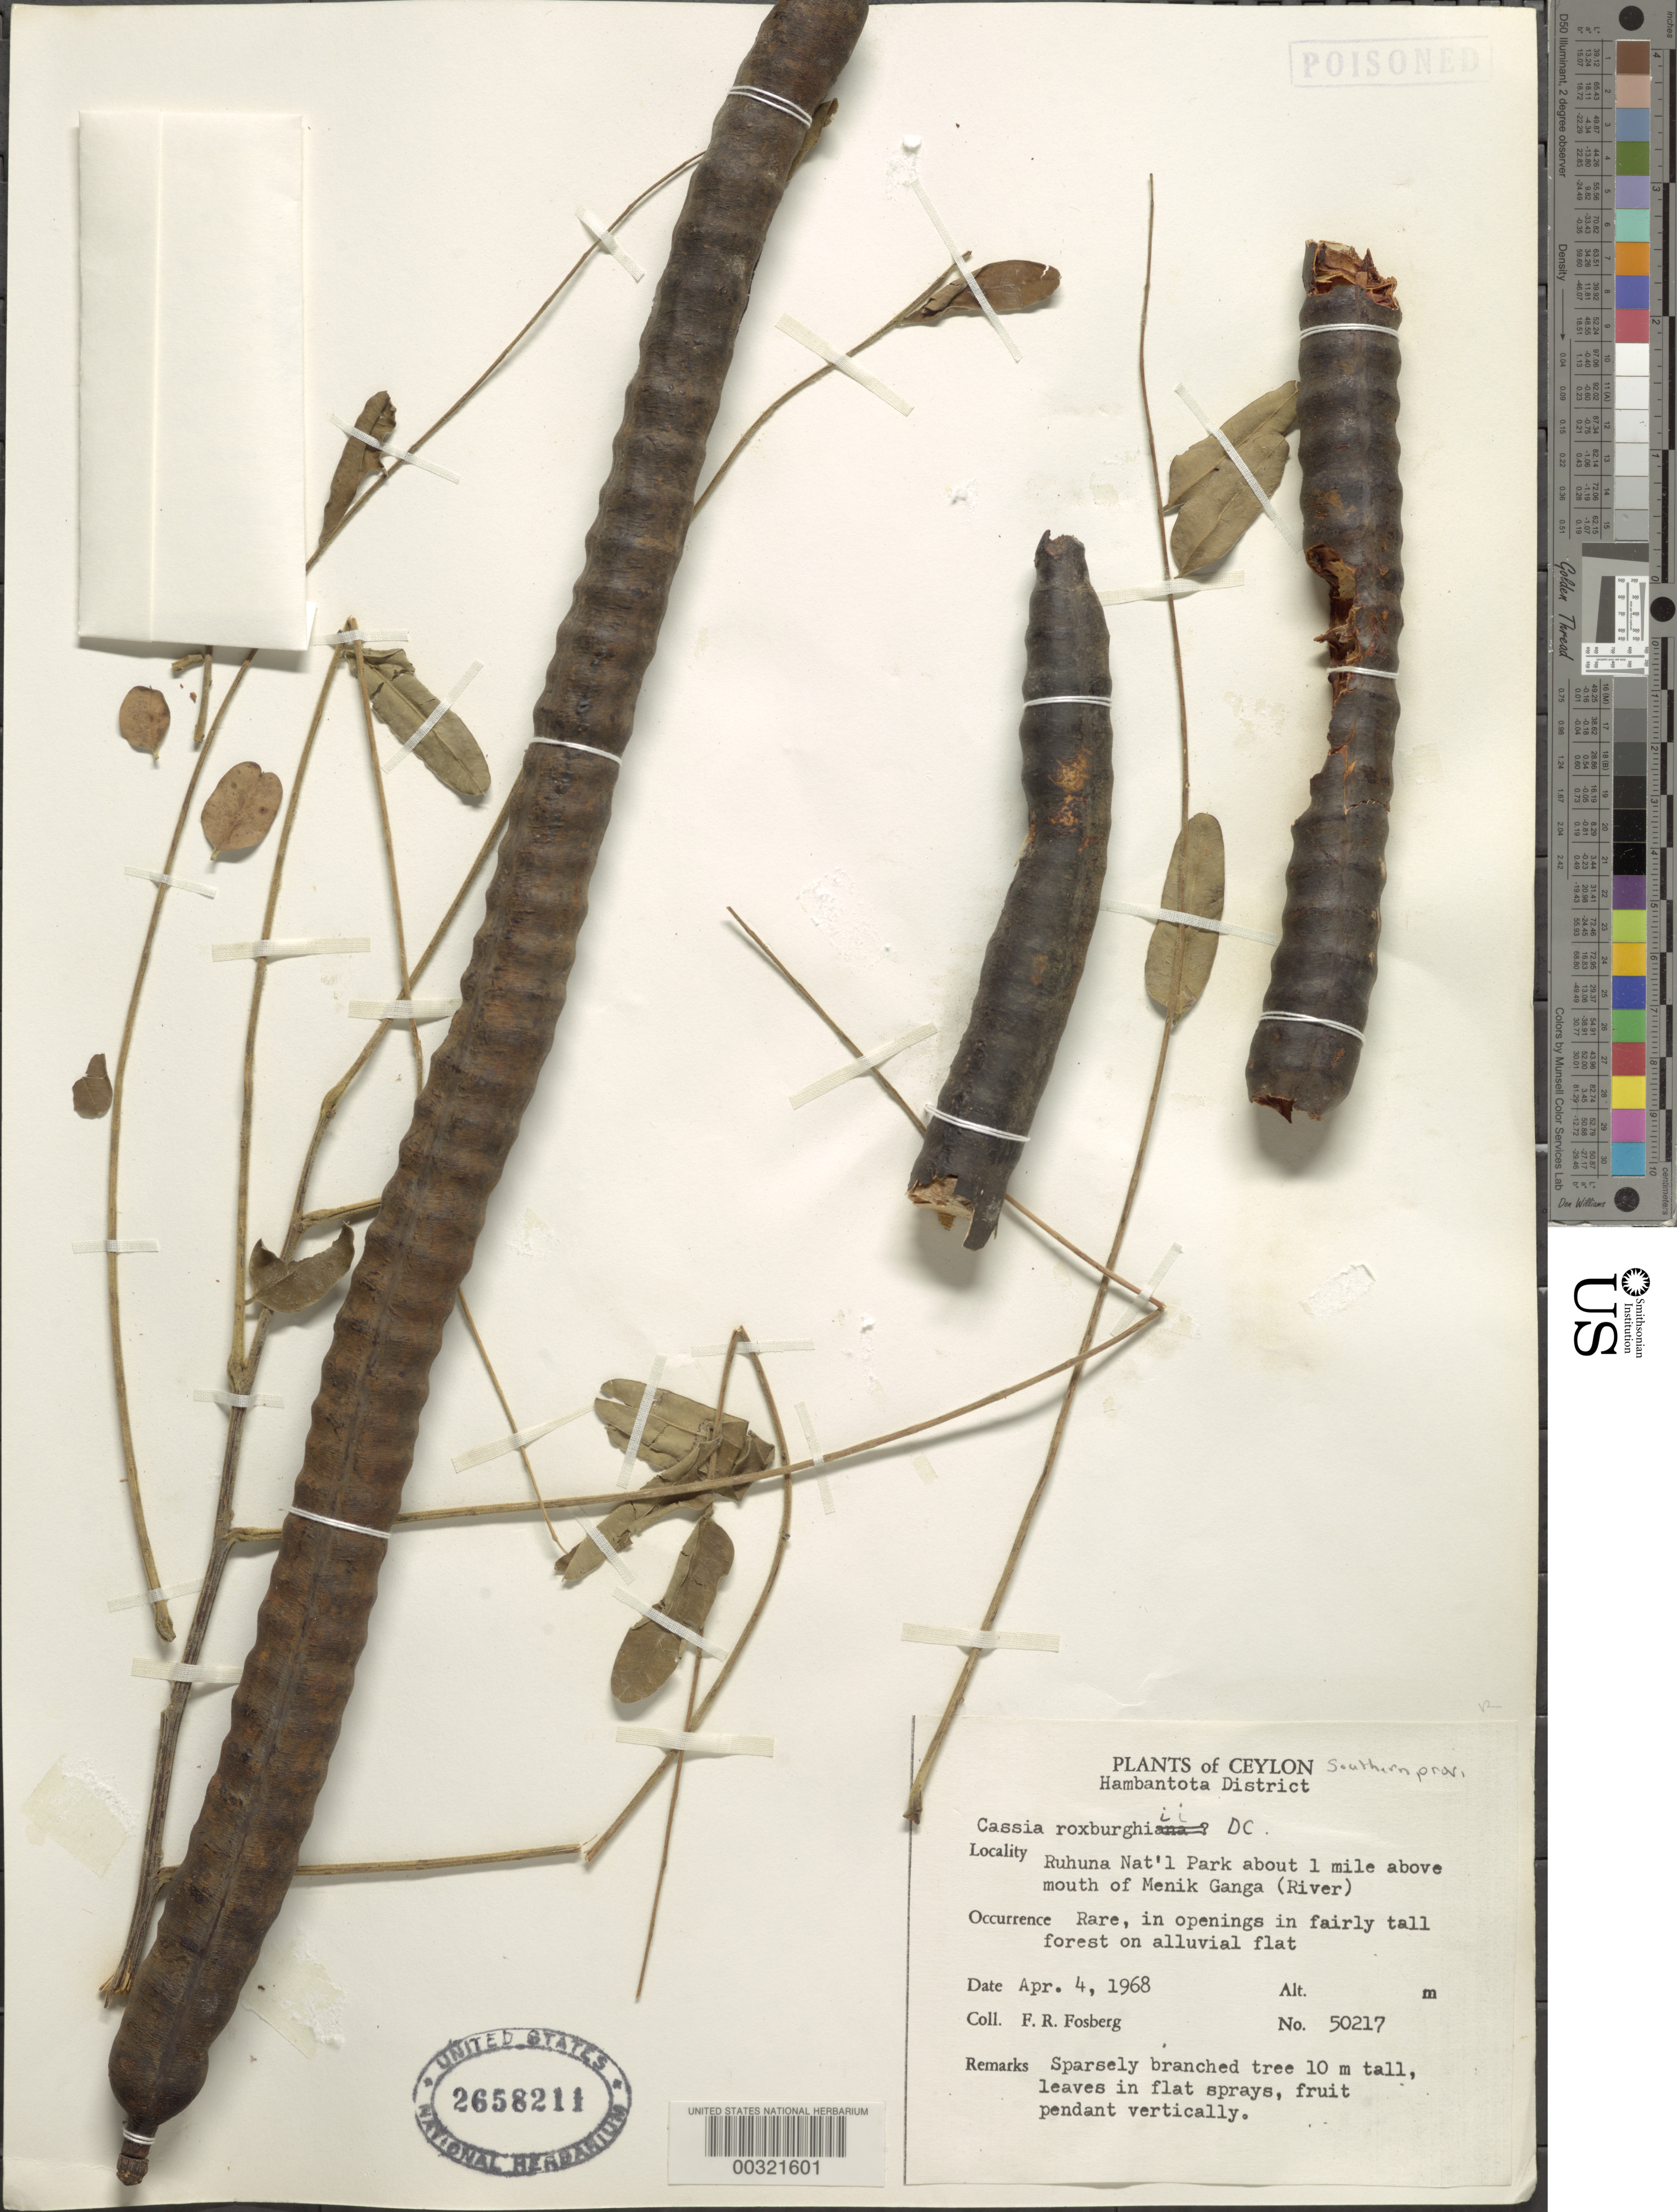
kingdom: Plantae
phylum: Tracheophyta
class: Magnoliopsida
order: Fabales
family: Fabaceae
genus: Cassia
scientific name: Cassia roxburghii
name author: Steud.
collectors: F. R. Fosberg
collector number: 50217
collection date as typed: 04 Apr 1968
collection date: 1968-04-04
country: Sri Lanka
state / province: Southern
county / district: Hambantota Dist.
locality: Ruhuna national park about 1 mi above mouth of menik ganga river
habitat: Openings in fairly tall forest on alluvial flat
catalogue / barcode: US 2658211